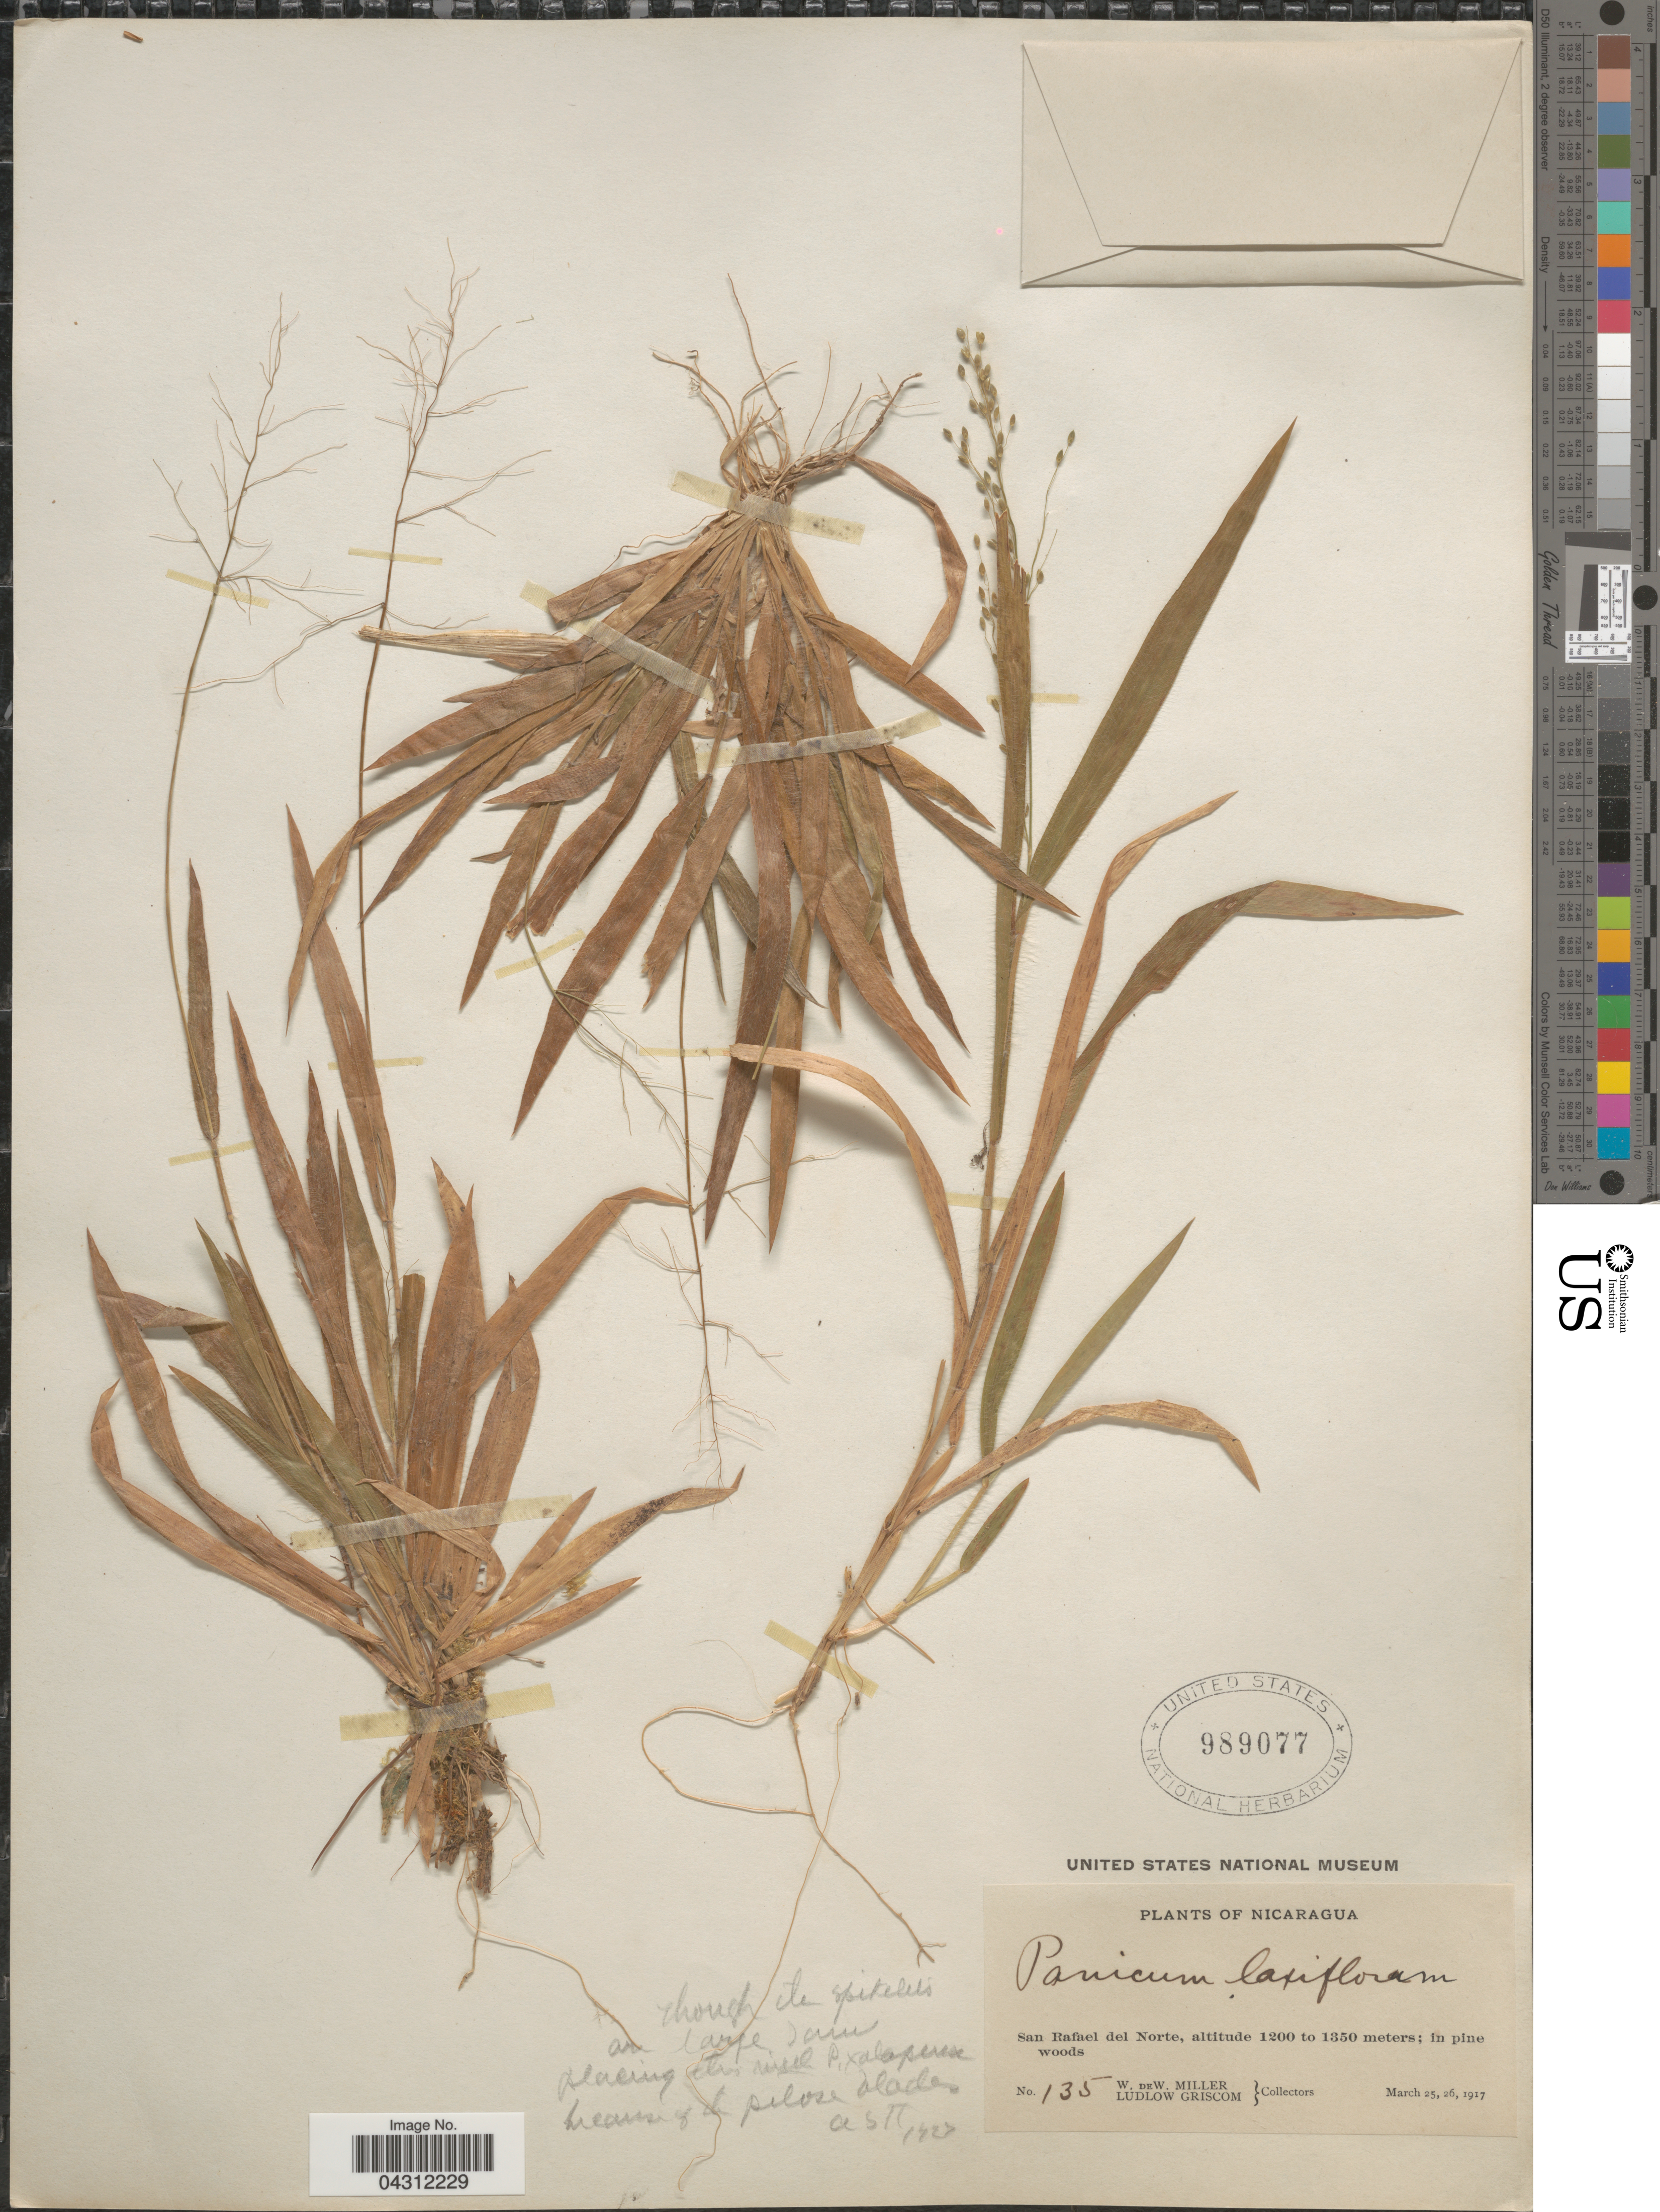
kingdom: Plantae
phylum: Tracheophyta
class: Liliopsida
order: Poales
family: Poaceae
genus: Dichanthelium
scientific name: Dichanthelium laxiflorum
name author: (Lam.) Gould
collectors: W. Miller & L. Griscom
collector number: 135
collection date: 1917-03-25/1917-03-26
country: Nicaragua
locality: San Rafael del Norte.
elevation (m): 1200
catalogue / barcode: US 989077